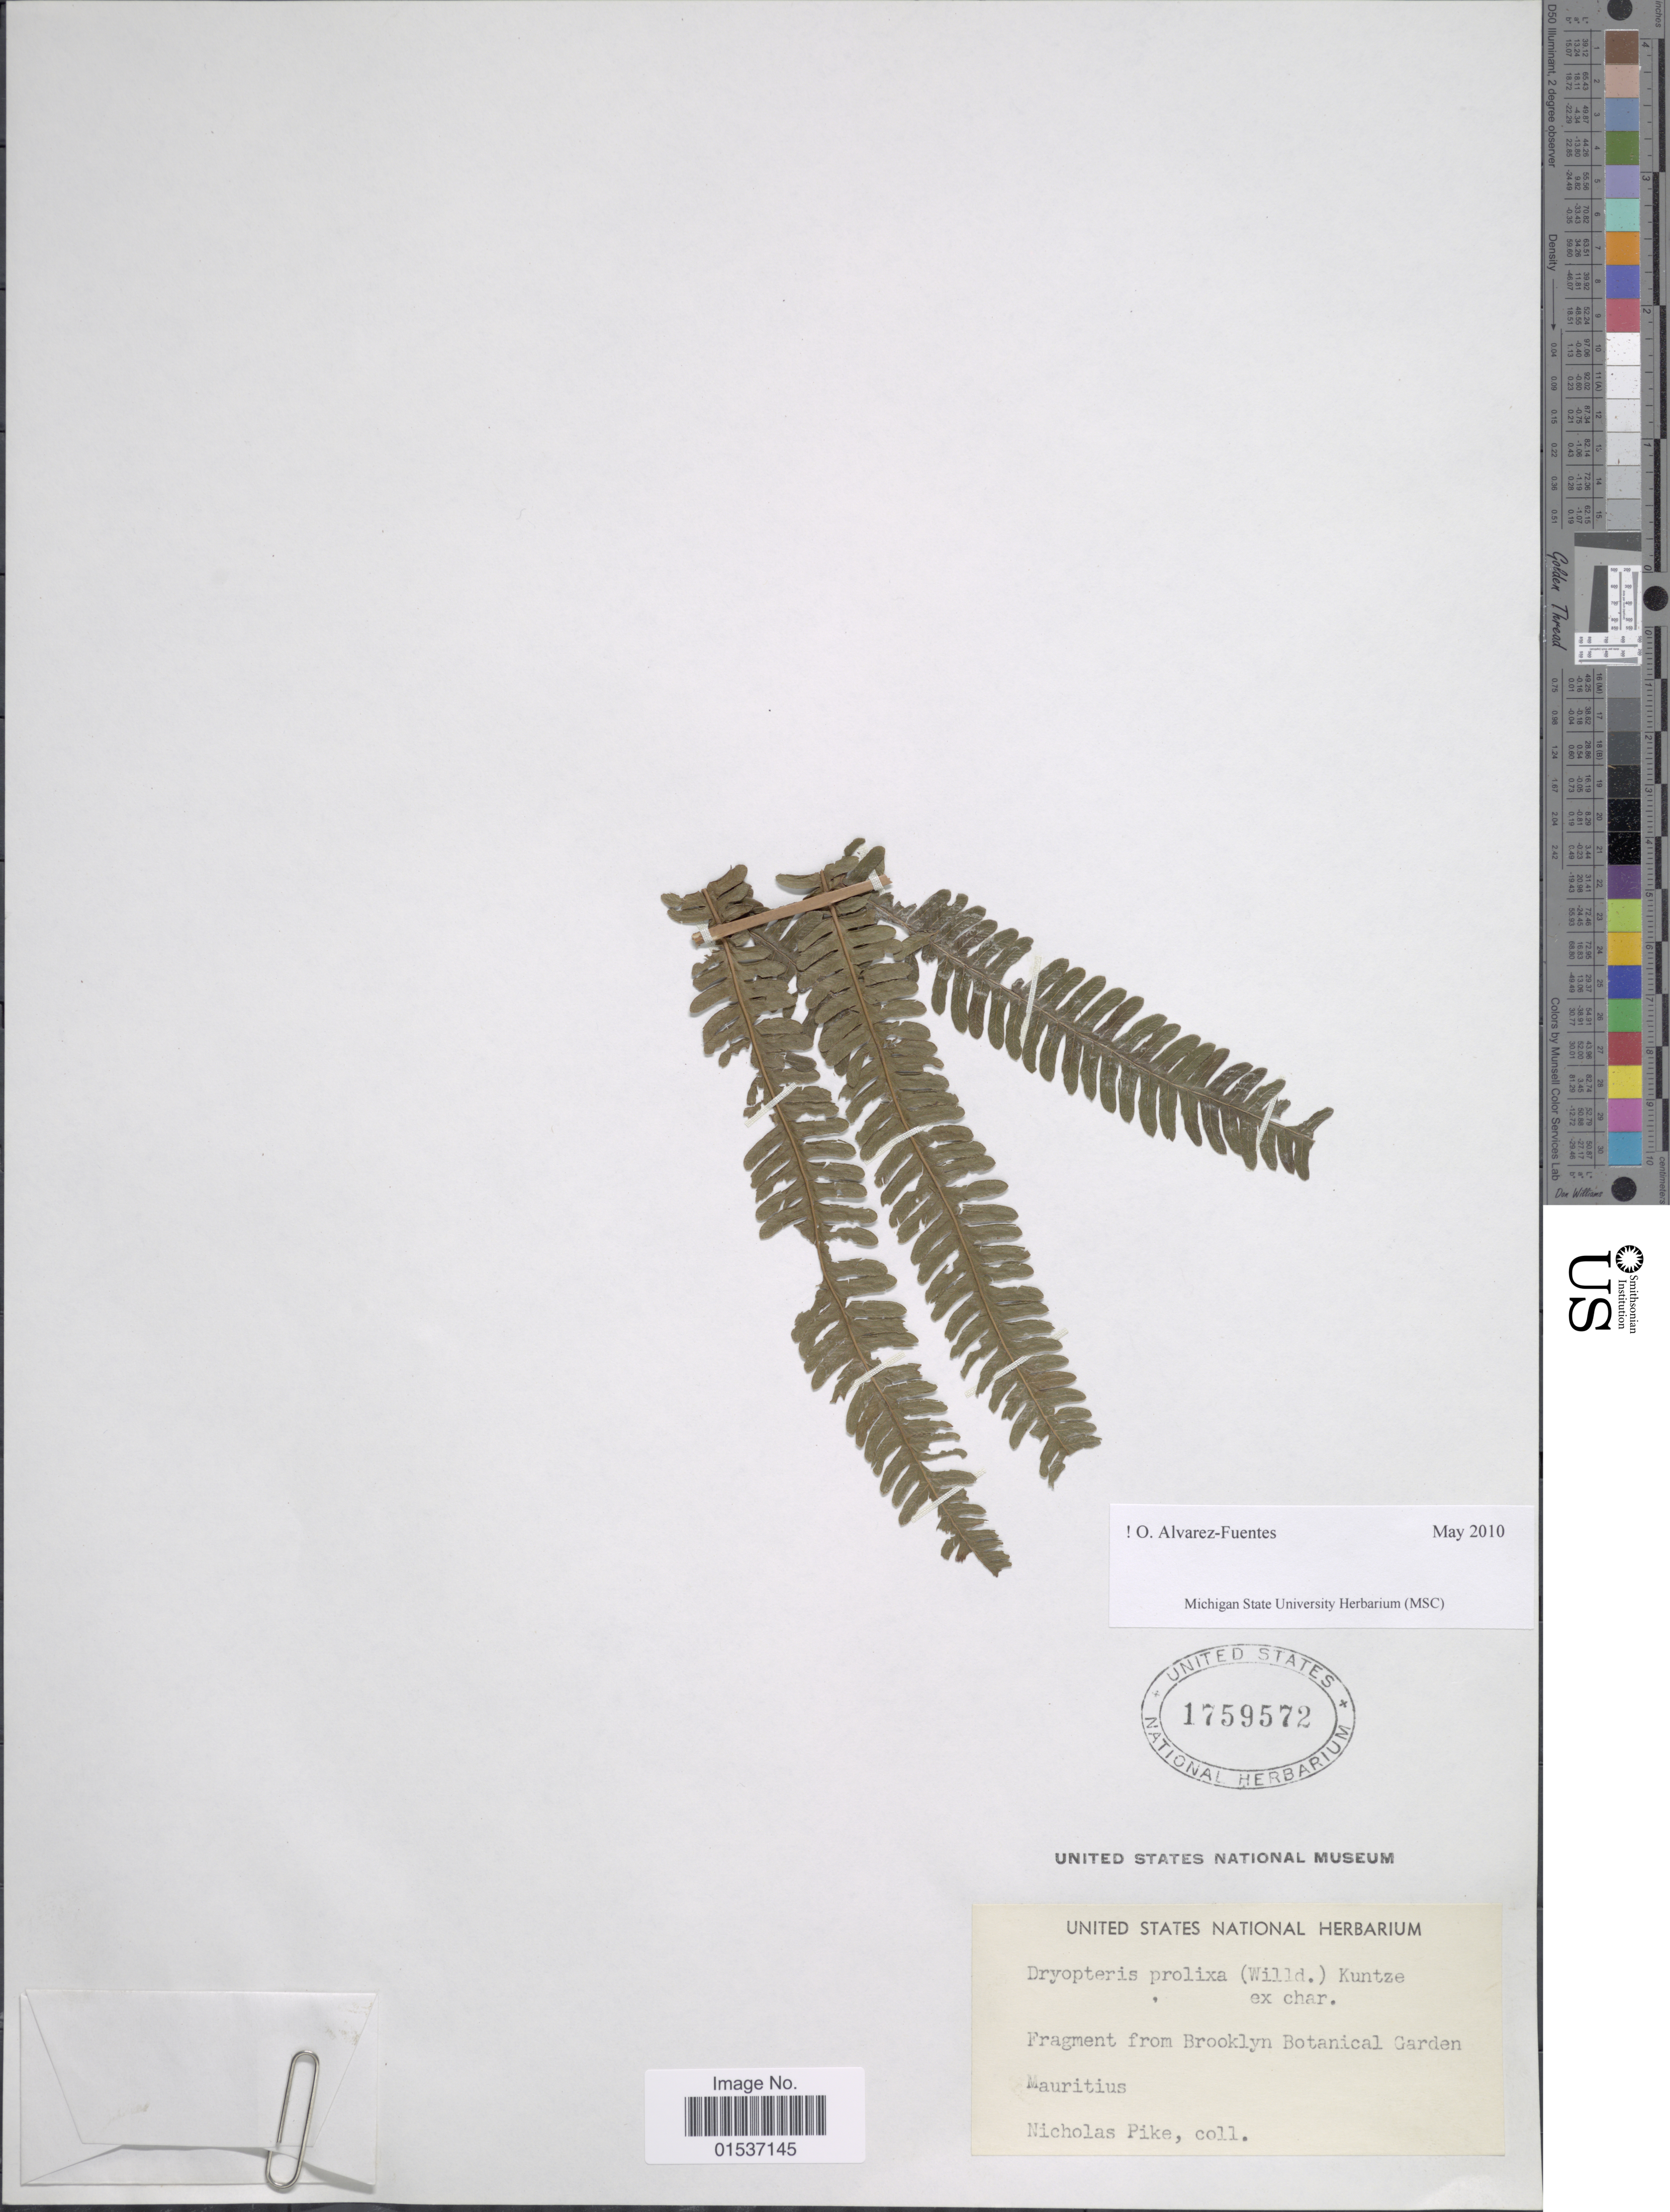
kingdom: Plantae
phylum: Tracheophyta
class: Polypodiopsida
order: Polypodiales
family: Thelypteridaceae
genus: Thelypteris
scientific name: Thelypteris bergiana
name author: (Schltdl.) Ching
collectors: N. Pike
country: Mauritius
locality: Brooklyn Botanical Garden, Mauritius.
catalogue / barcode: US 1759572